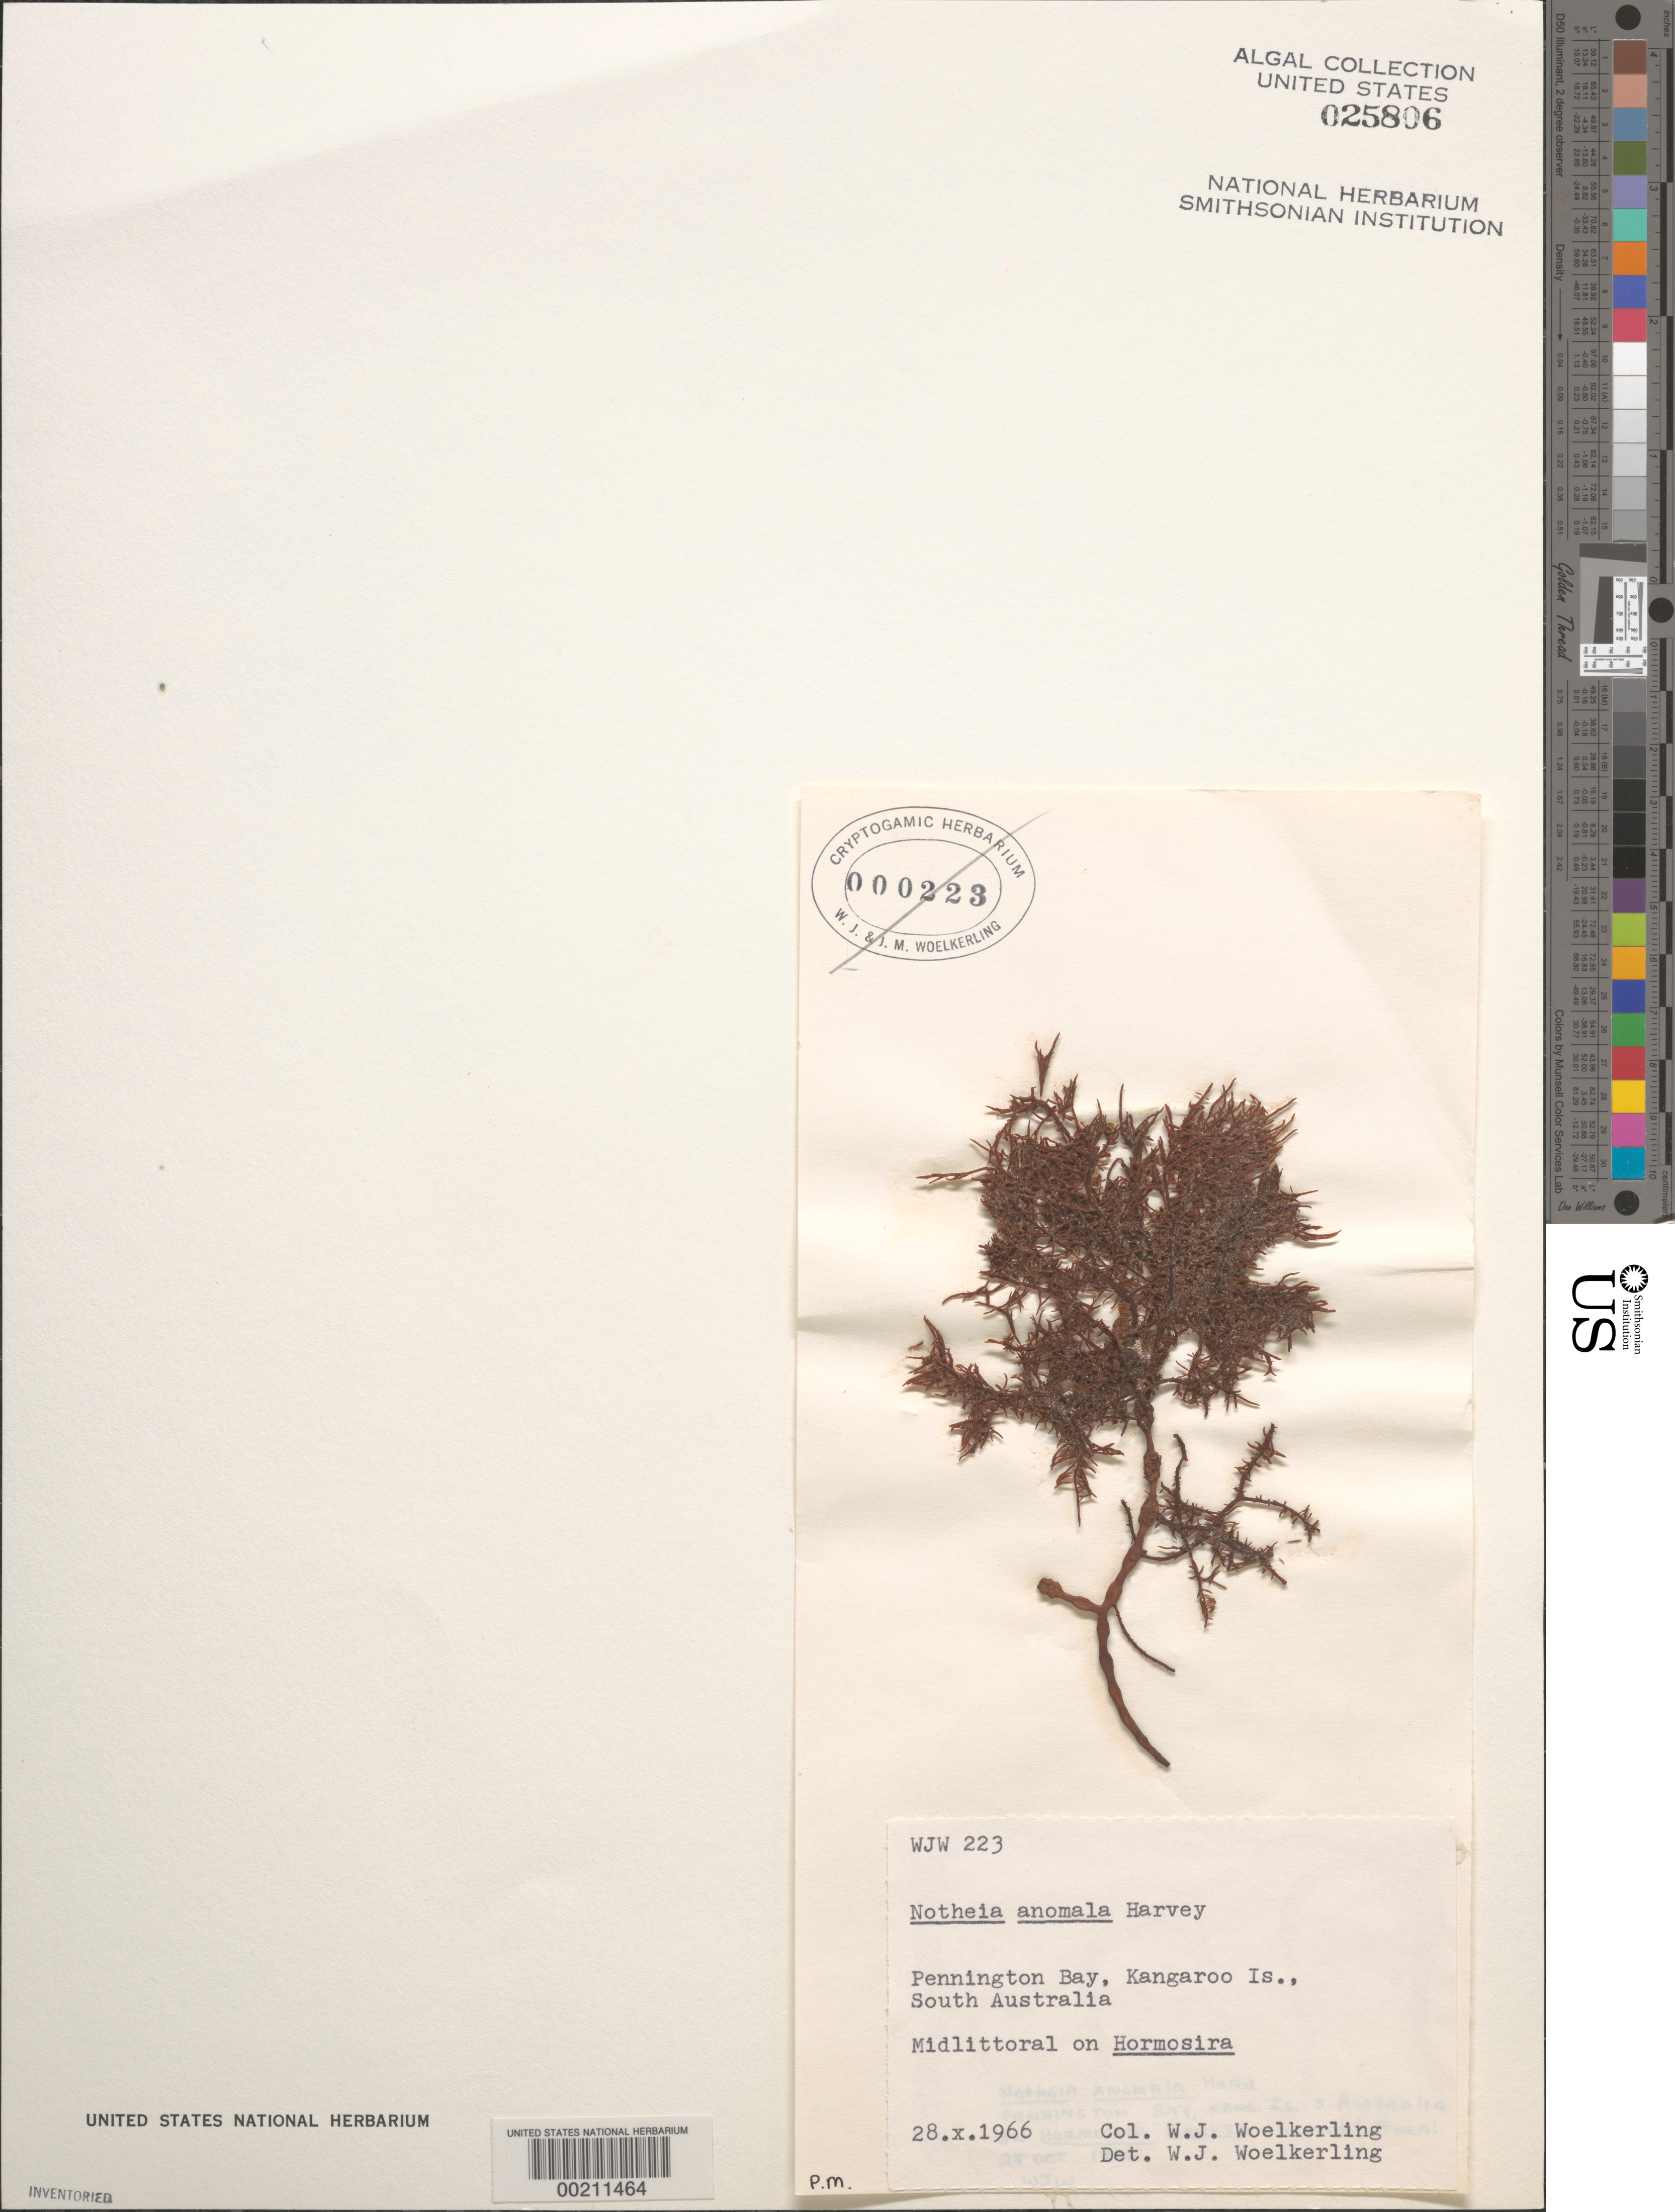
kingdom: Chromista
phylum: Ochrophyta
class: Phaeophyceae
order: Fucales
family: Notheiaceae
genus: Notheia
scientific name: Notheia anomala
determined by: Woelkerling, W. J.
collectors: W. Woelkerling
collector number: WJW 223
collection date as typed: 28 Oct 1966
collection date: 1966-10-28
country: Australia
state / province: South Australia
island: Kangaroo Island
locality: Pennington Bay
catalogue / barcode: US 25806